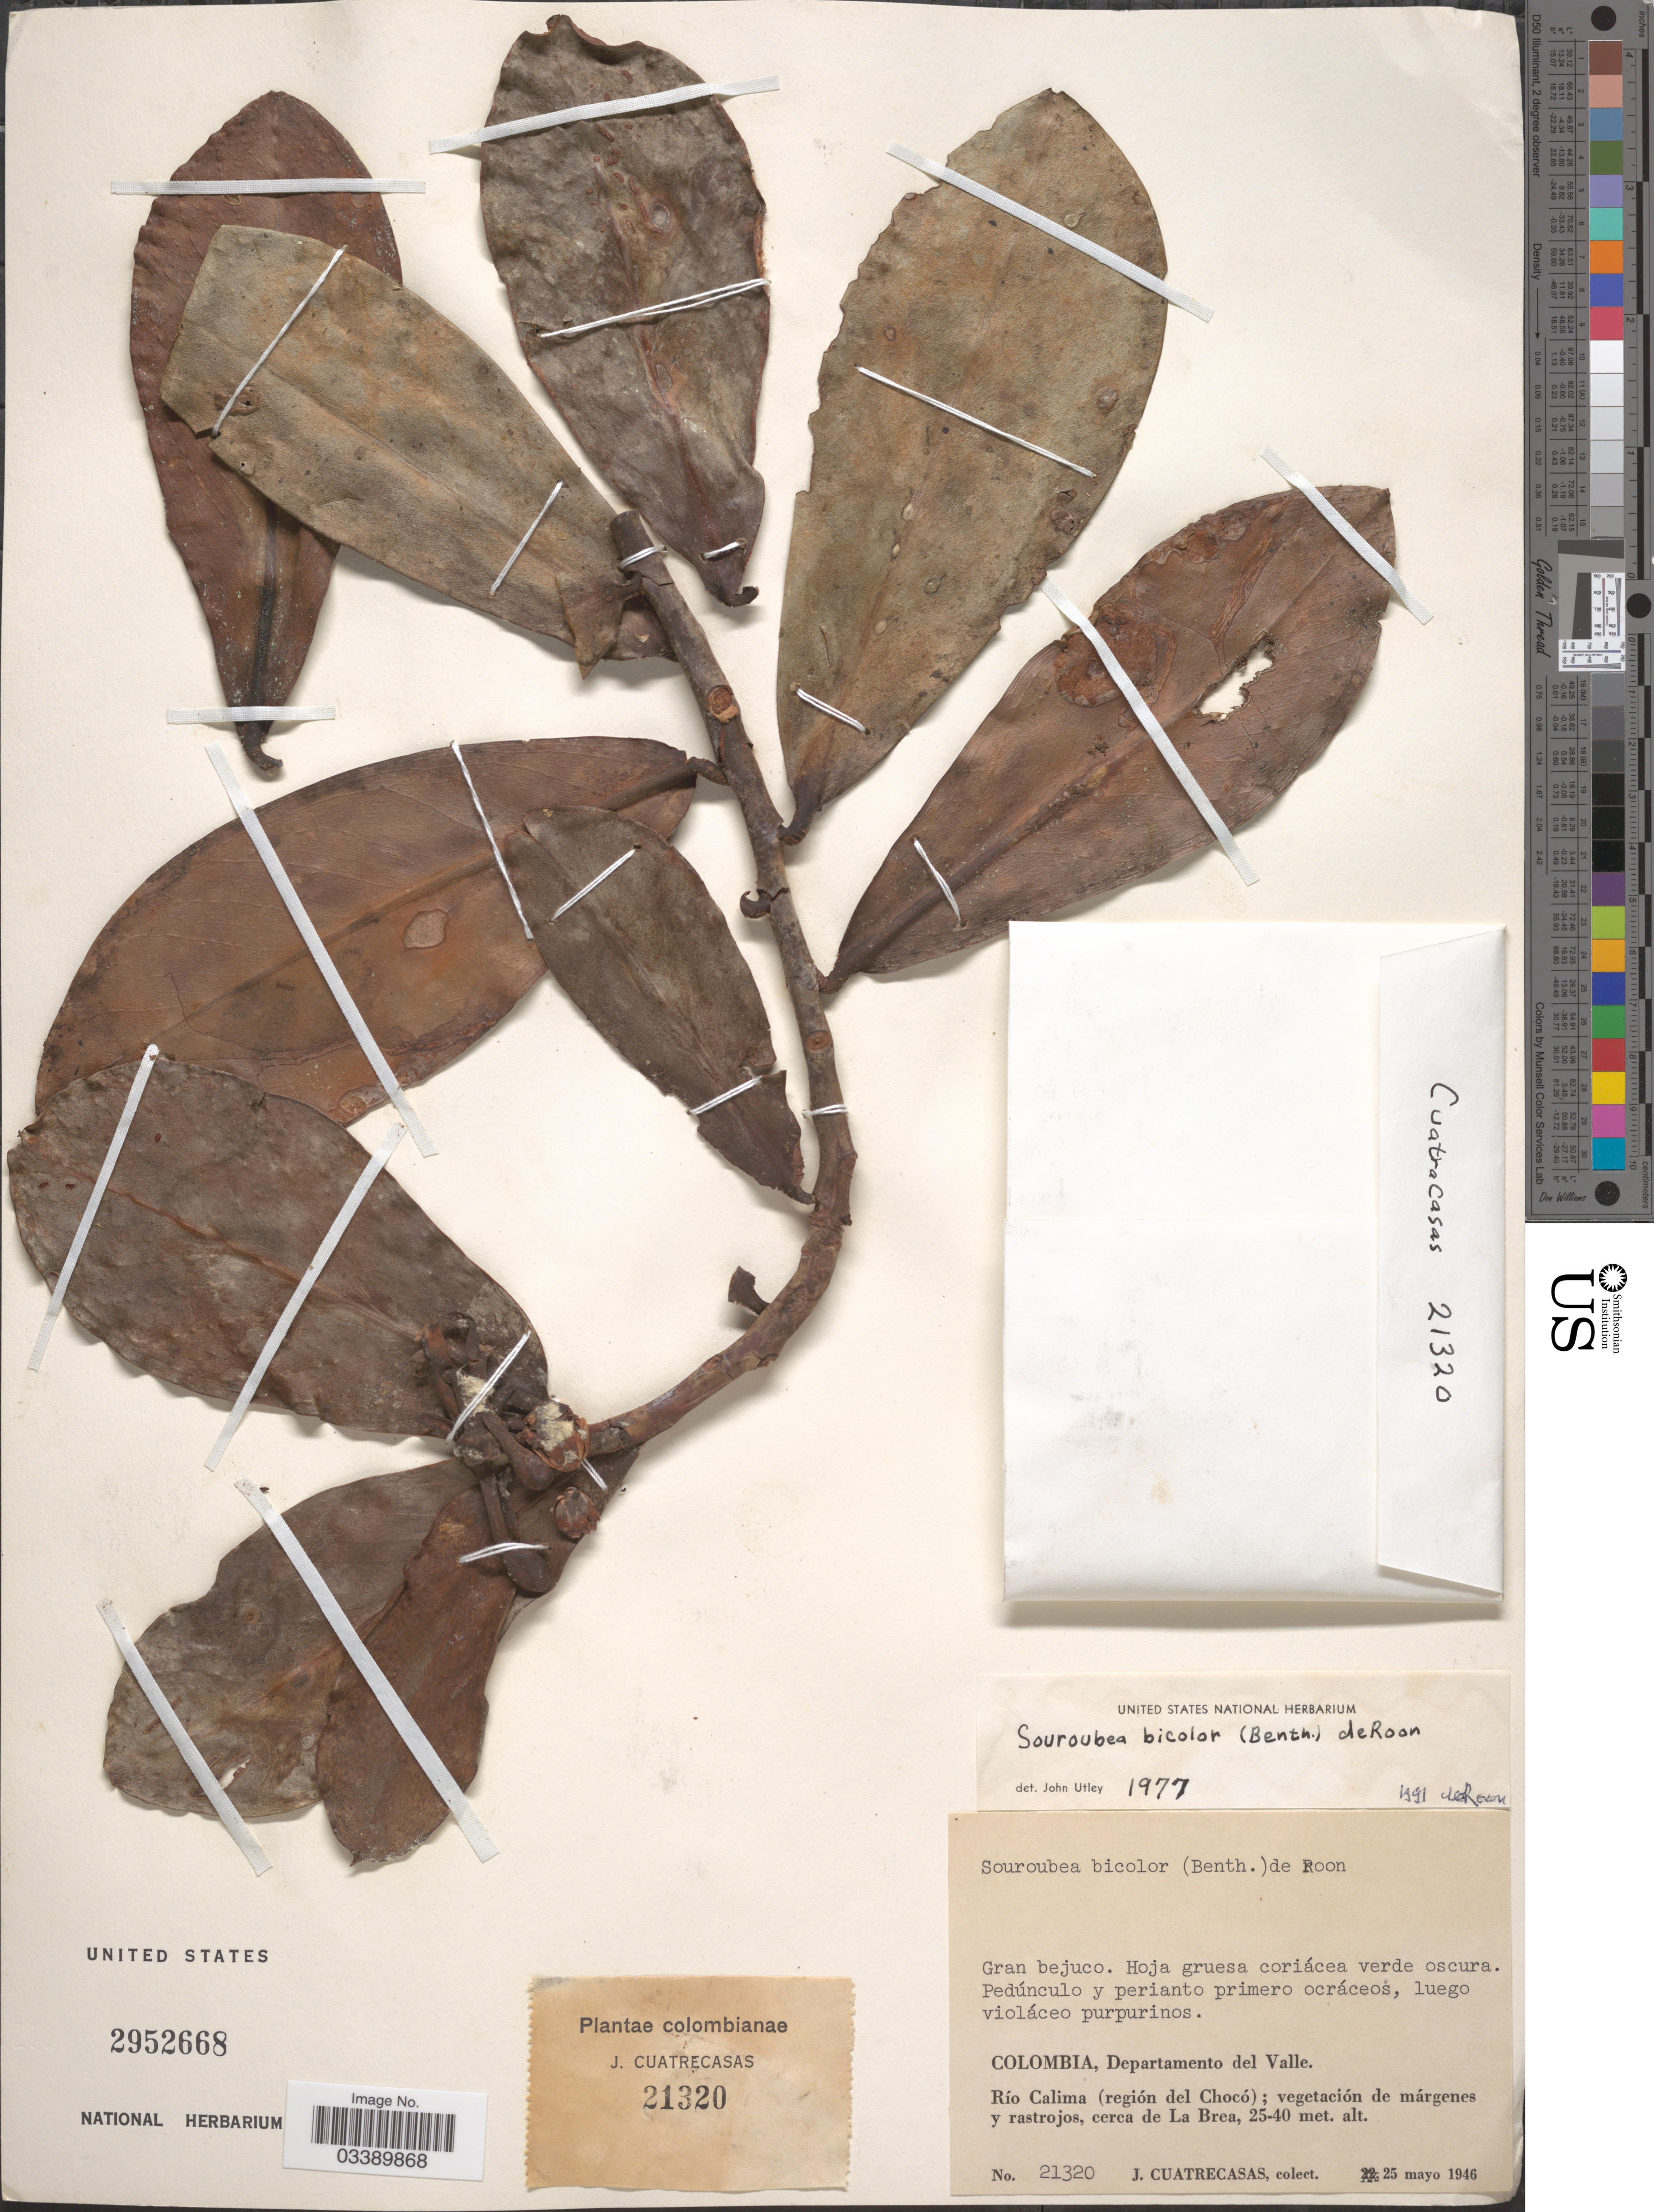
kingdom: Plantae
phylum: Tracheophyta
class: Magnoliopsida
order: Ericales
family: Marcgraviaceae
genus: Souroubea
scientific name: Souroubea bicolor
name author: (Benth.) de Roon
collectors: J. Cuatrecasas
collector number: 21320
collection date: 1946-05-25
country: Colombia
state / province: Valle del Cauca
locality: Departamento del Valle. Río Calima (región del Chocó); vegetación de márgenes y rastrojos, cerca de La Brea.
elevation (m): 25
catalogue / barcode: US 2952668